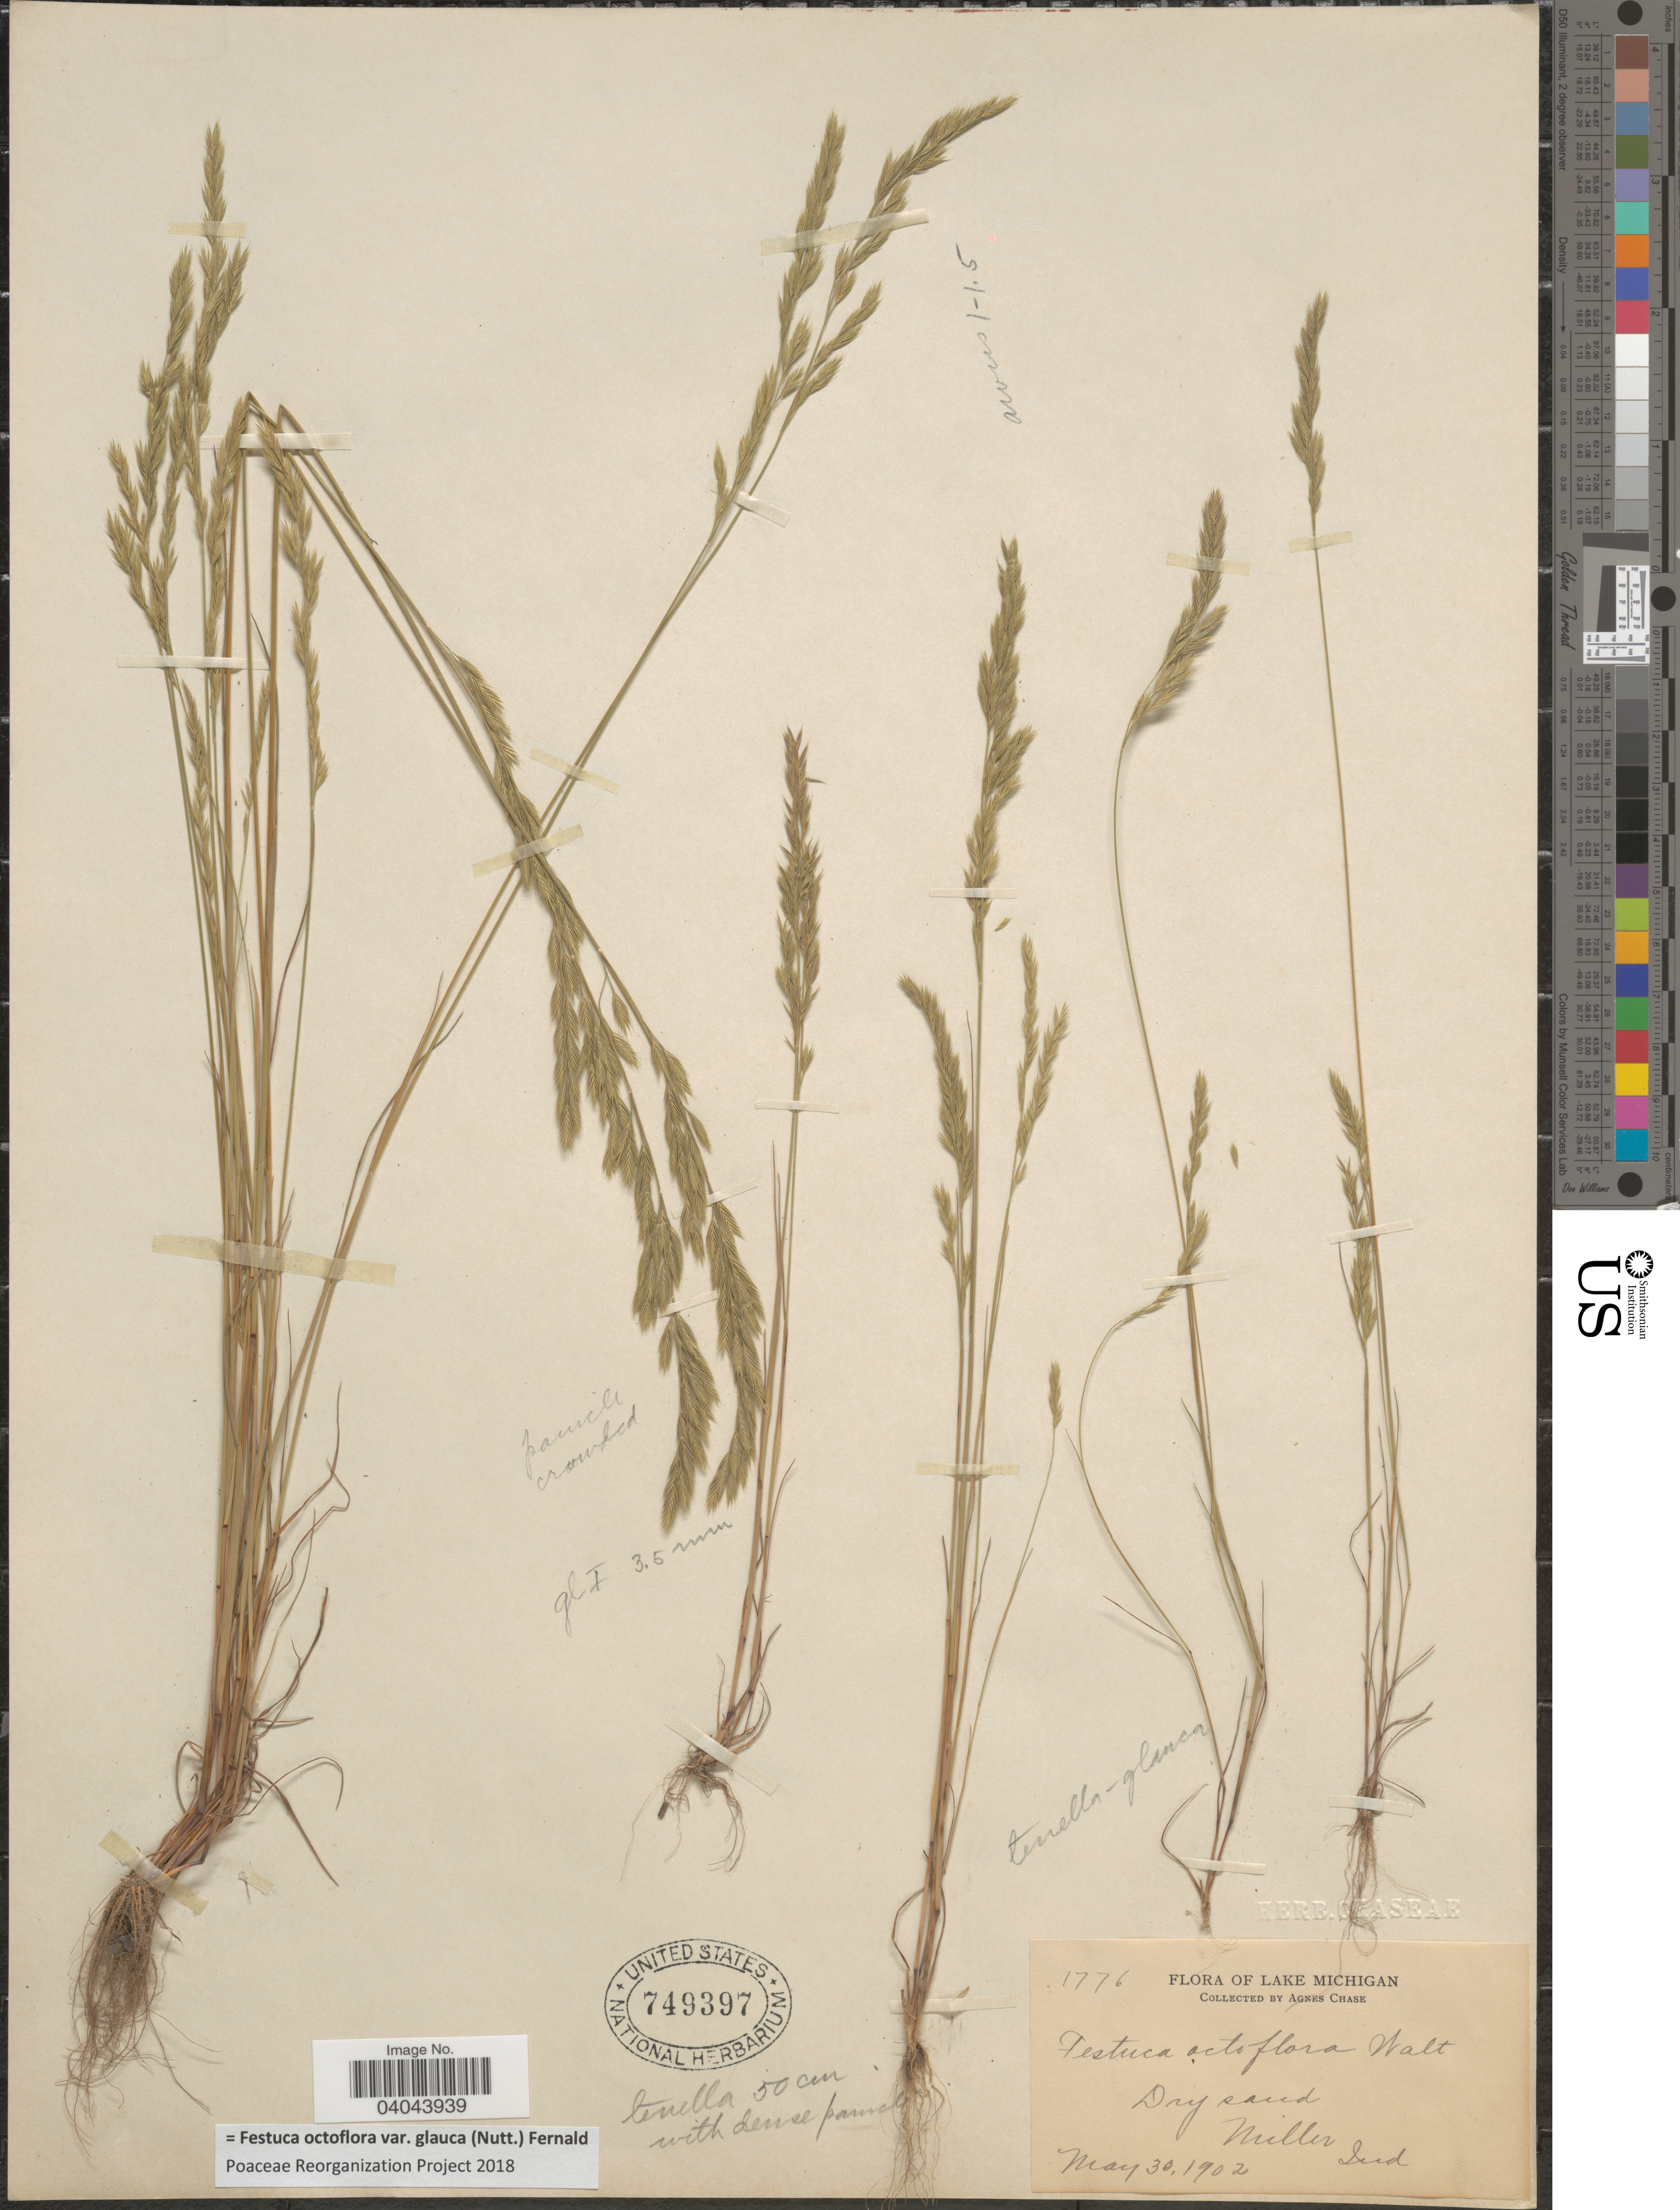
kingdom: Plantae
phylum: Tracheophyta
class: Liliopsida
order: Poales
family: Poaceae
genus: Festuca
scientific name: Festuca octoflora var. glauca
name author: (Nutt.) Fernald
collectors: A. Chase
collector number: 1776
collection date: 1902-05-30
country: United States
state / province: Indiana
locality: Lake Michigan. Dry sand. Miller.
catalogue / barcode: US 749397